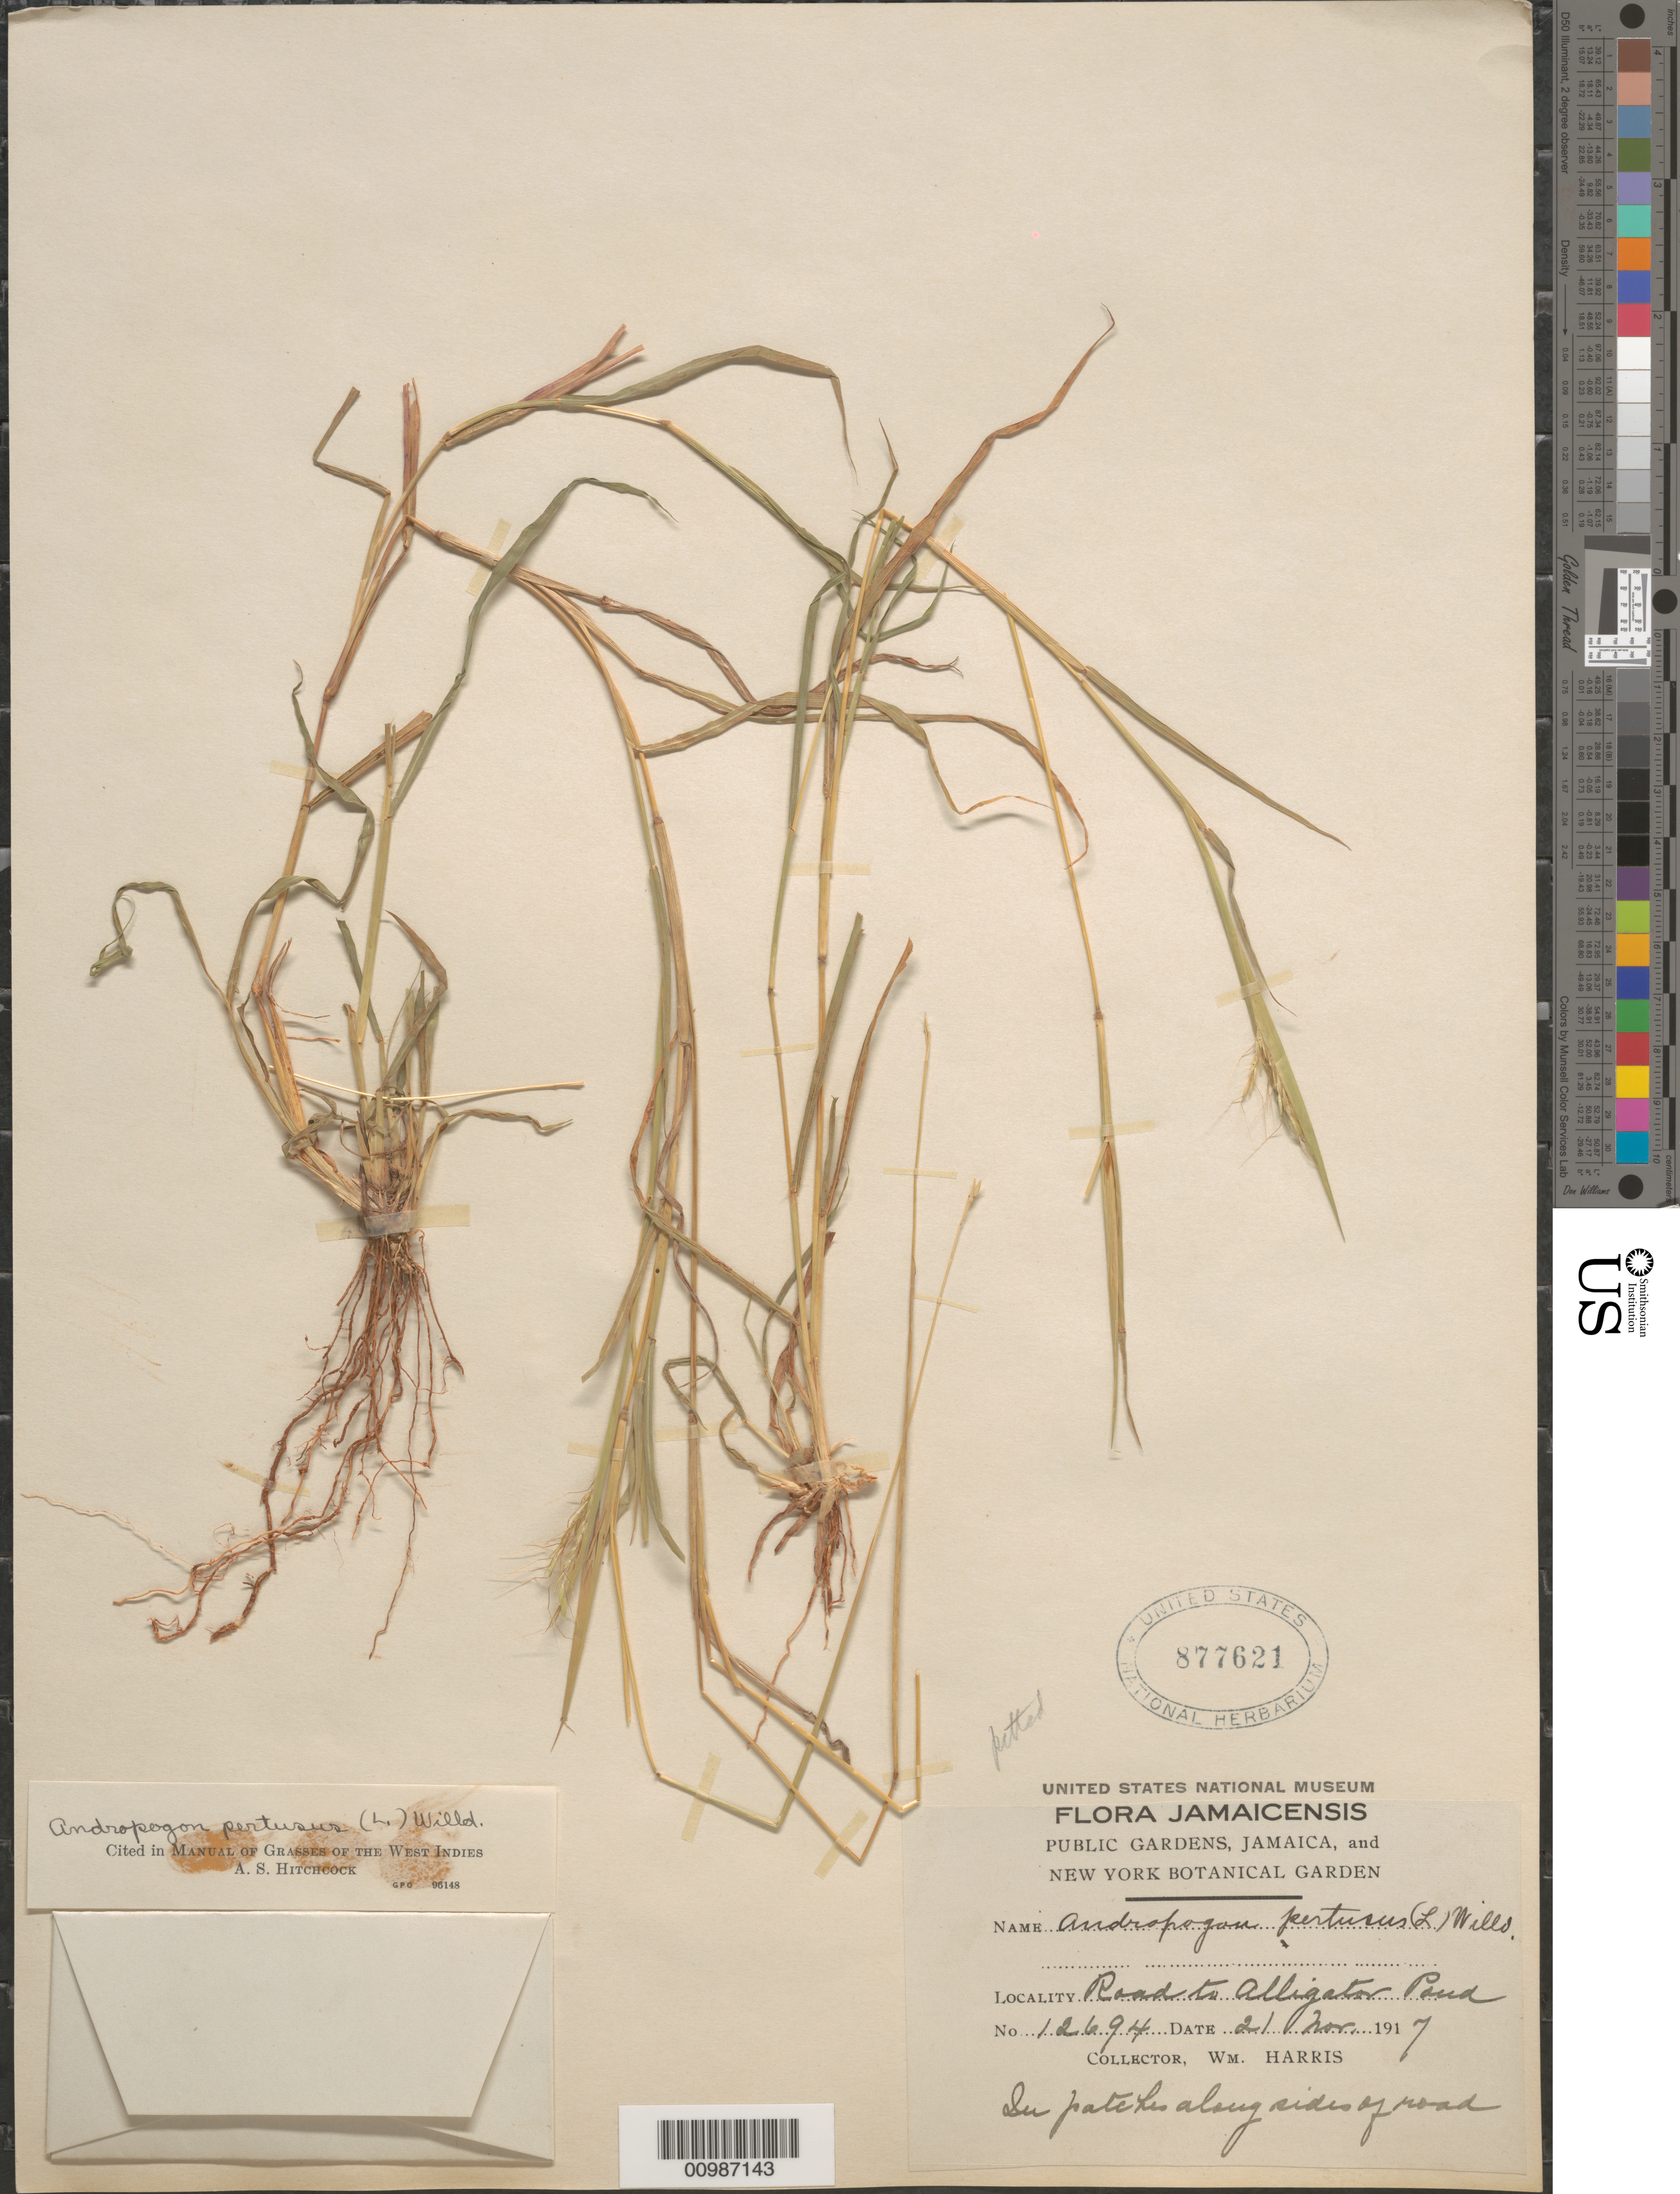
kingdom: Plantae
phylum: Tracheophyta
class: Liliopsida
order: Poales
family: Poaceae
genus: Andropogon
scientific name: Andropogon pertusus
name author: (L.) Willd.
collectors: W. H. Harris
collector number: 12694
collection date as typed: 21 Nov 1917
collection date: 1917-11-21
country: Jamaica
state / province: Saint Elizabeth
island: Jamaica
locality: Near Alligator Pond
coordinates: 0 N, 0 E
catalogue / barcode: US 877621